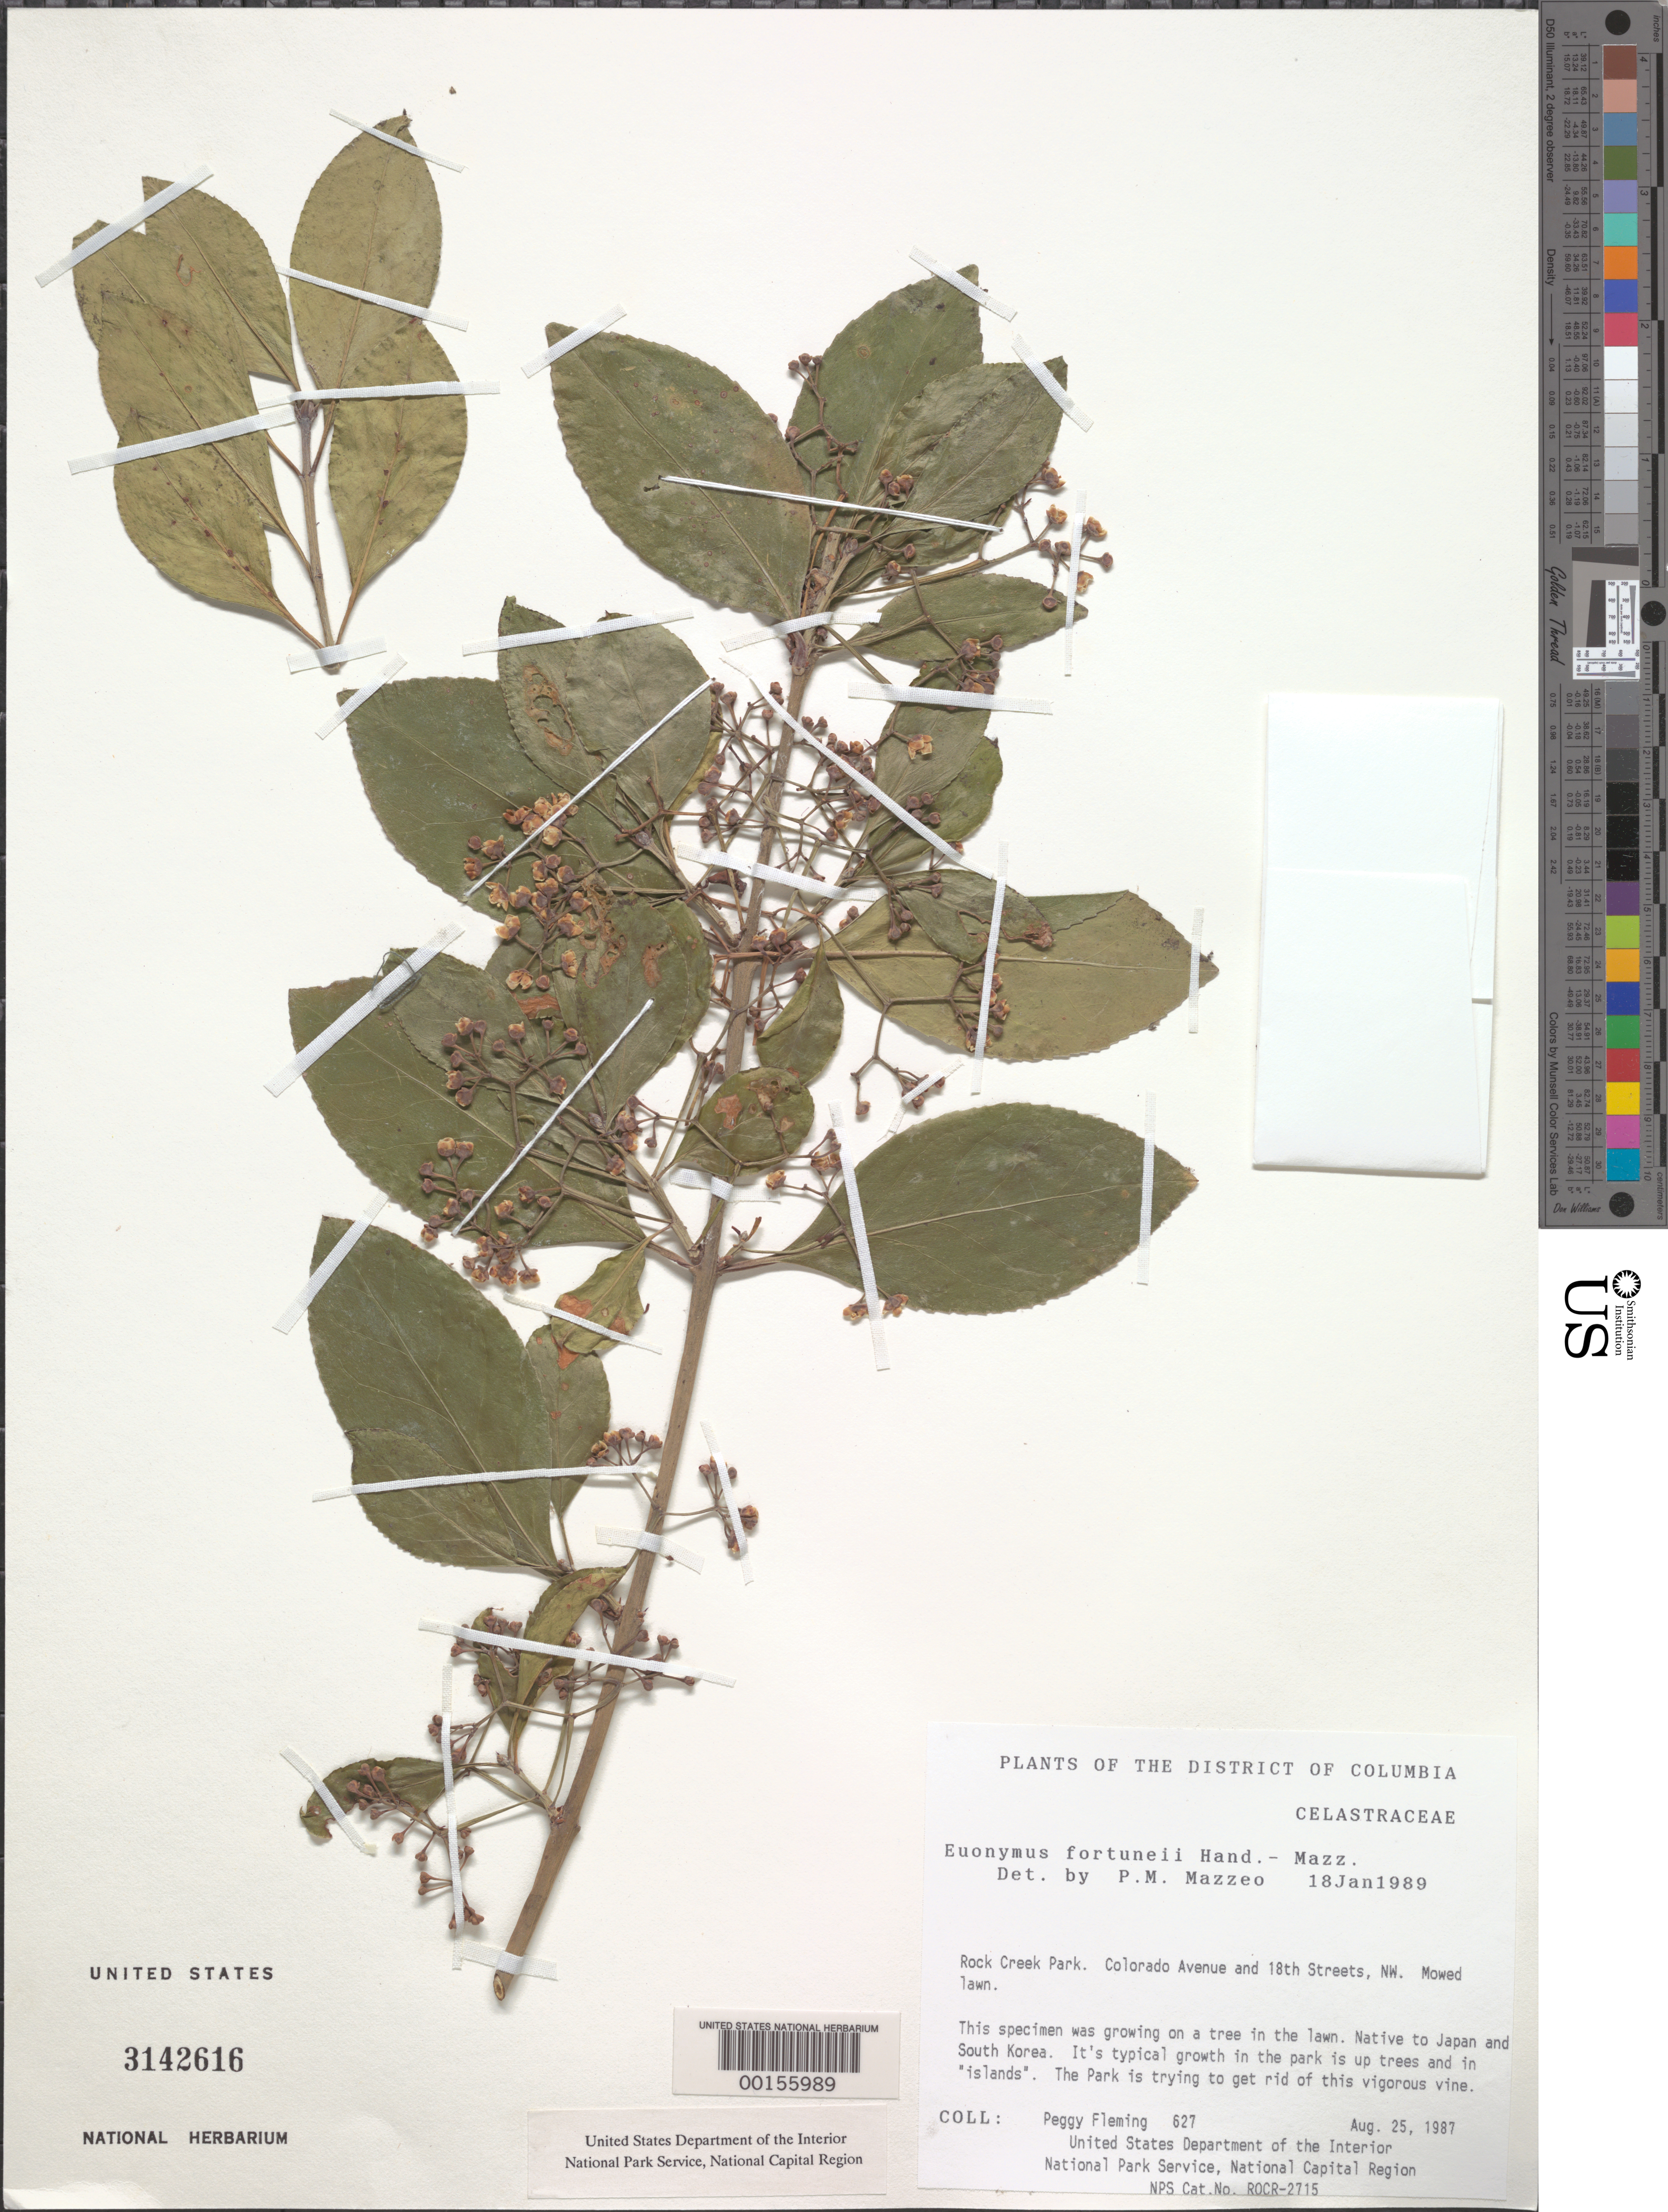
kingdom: Plantae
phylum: Tracheophyta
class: Magnoliopsida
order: Celastrales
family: Celastraceae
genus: Euonymus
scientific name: Euonymus fortunei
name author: (Turcz.) Hand.-Mazz.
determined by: Mazzeo, P. M.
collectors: P. Fleming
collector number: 627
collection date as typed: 25 Aug 1987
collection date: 1987-08-25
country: United States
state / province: District of Columbia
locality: Colorado Ave and 18th St Rock Creek Park and Vicinity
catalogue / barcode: US 3142616